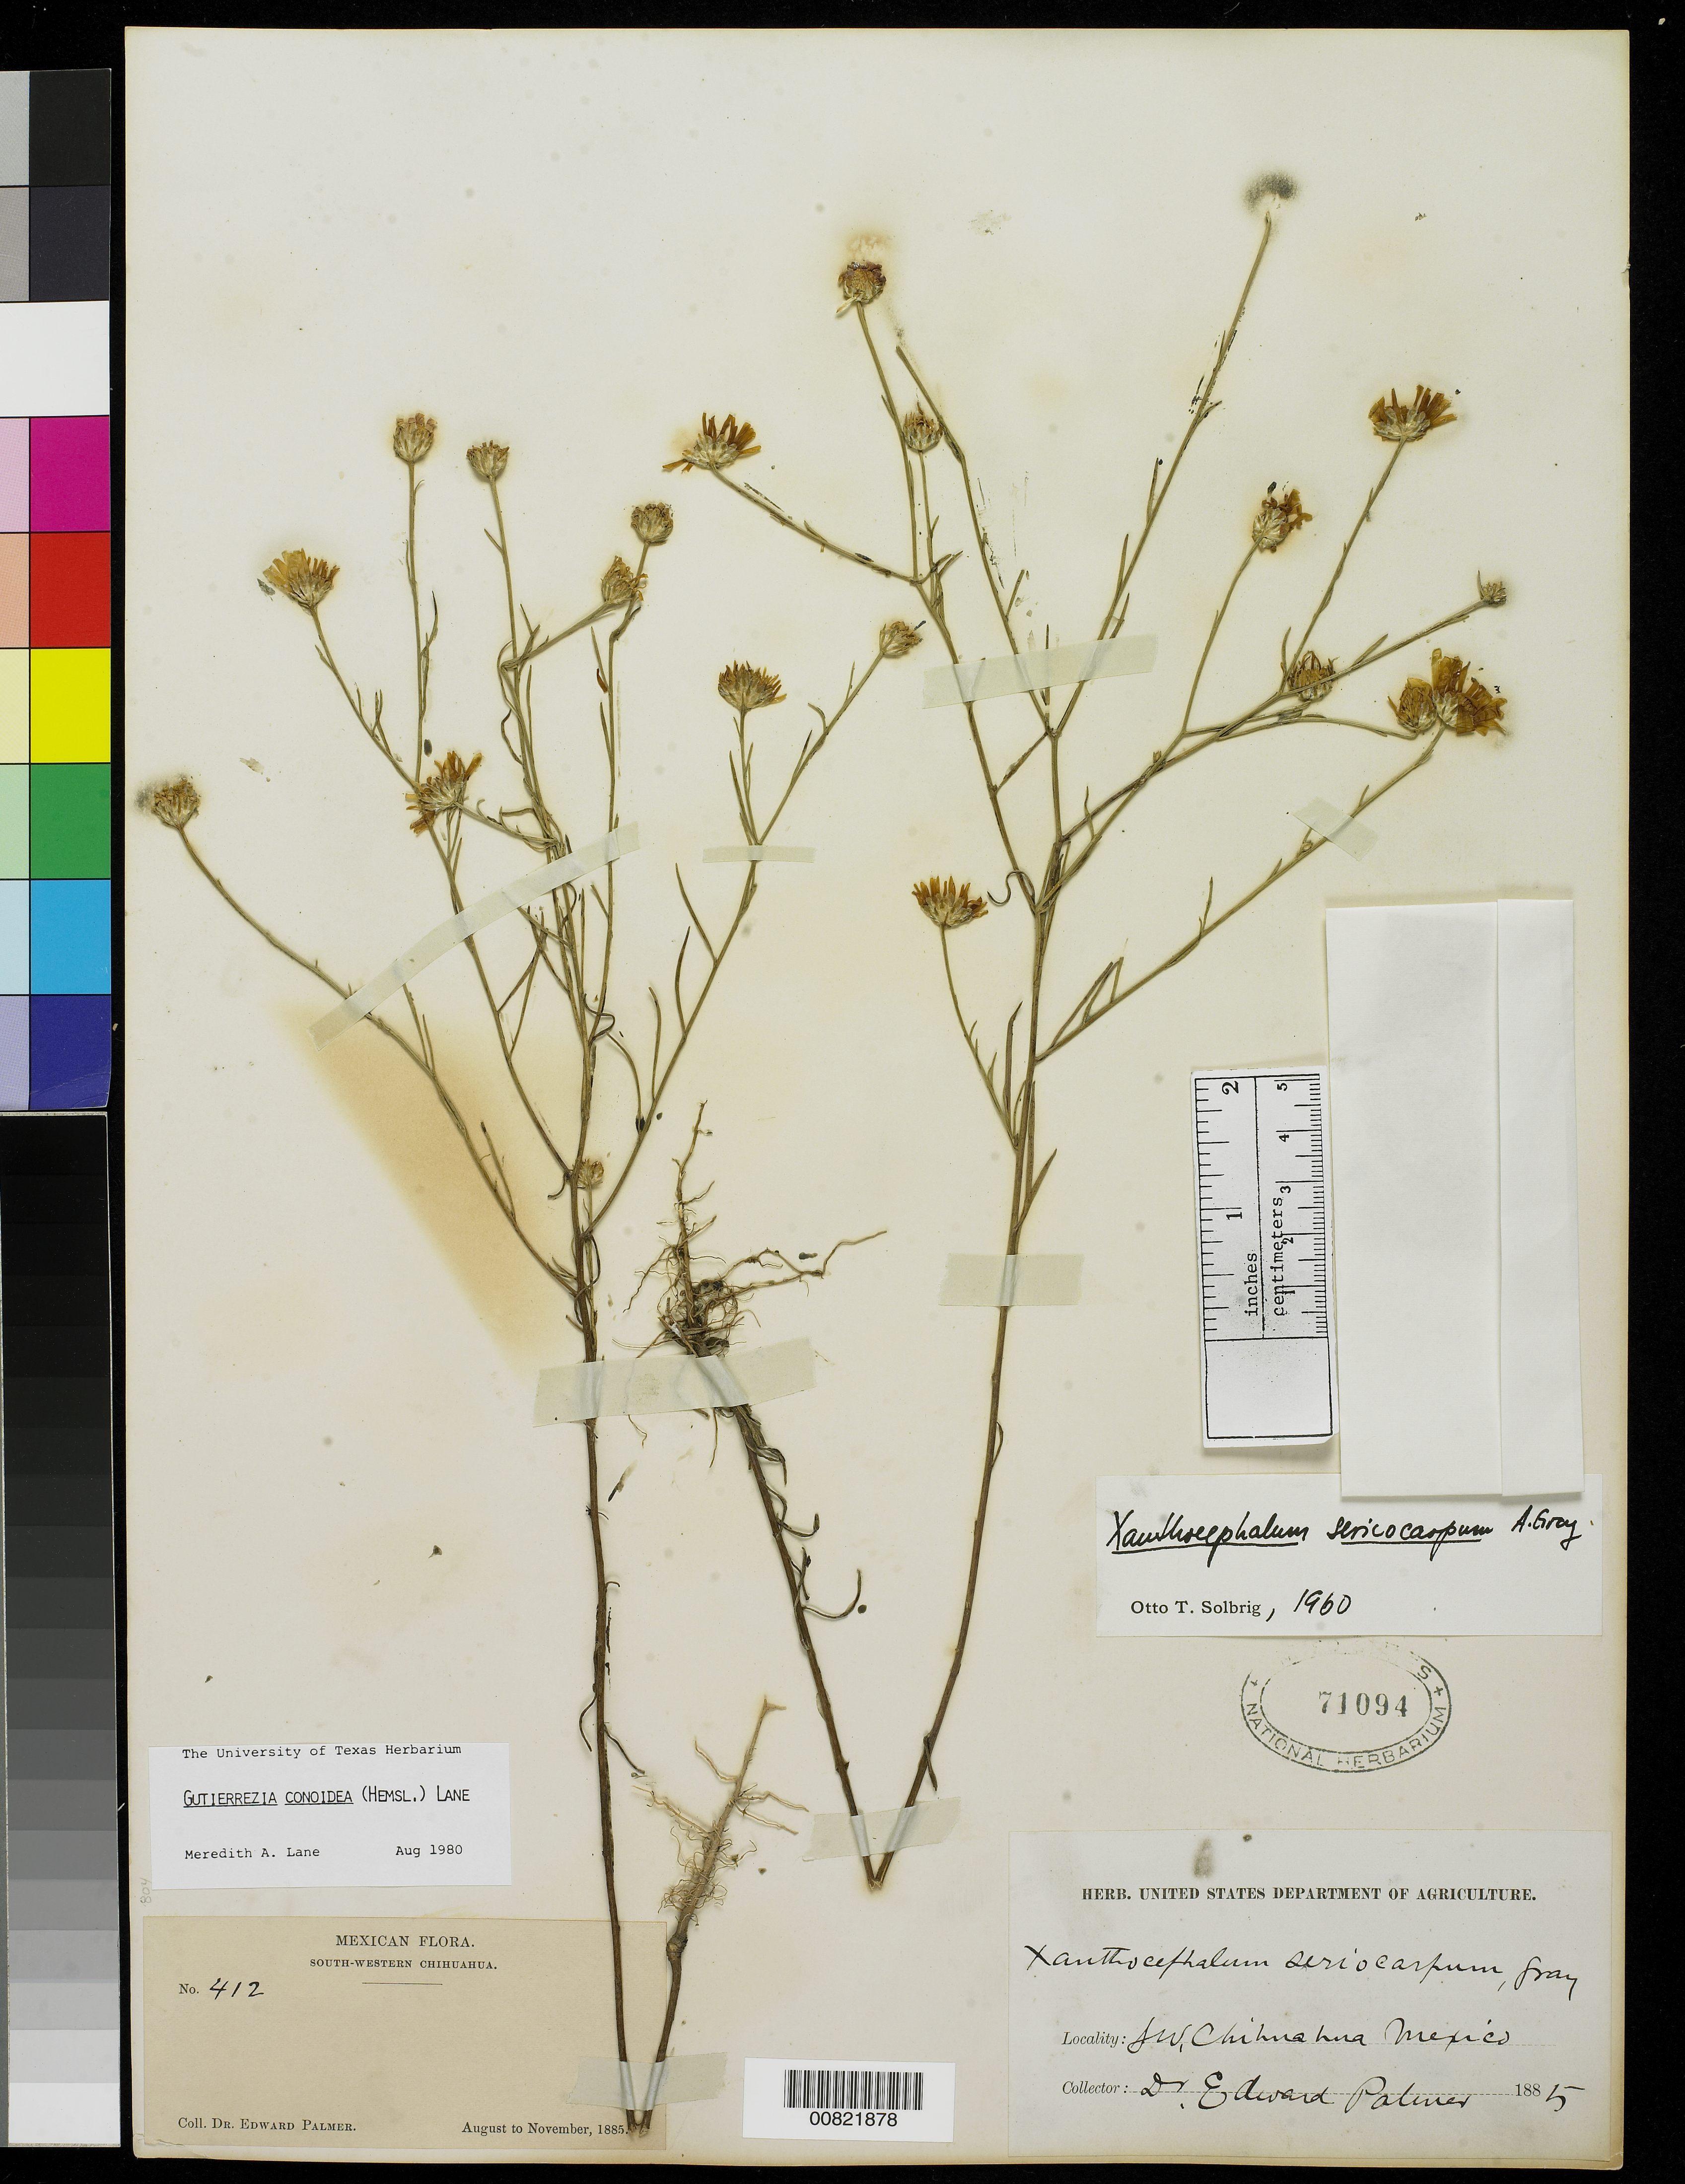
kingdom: Plantae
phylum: Tracheophyta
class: Magnoliopsida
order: Asterales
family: Asteraceae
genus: Gutierrezia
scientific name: Gutierrezia conoidea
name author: (Hemsl.) M.A. Lane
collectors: E. Palmer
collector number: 412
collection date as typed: Aug 1885 to -- Nov 1885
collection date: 1885-08/1885-11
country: Mexico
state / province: Chihuahua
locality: South-Western Chihuahua.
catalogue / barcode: US 71094